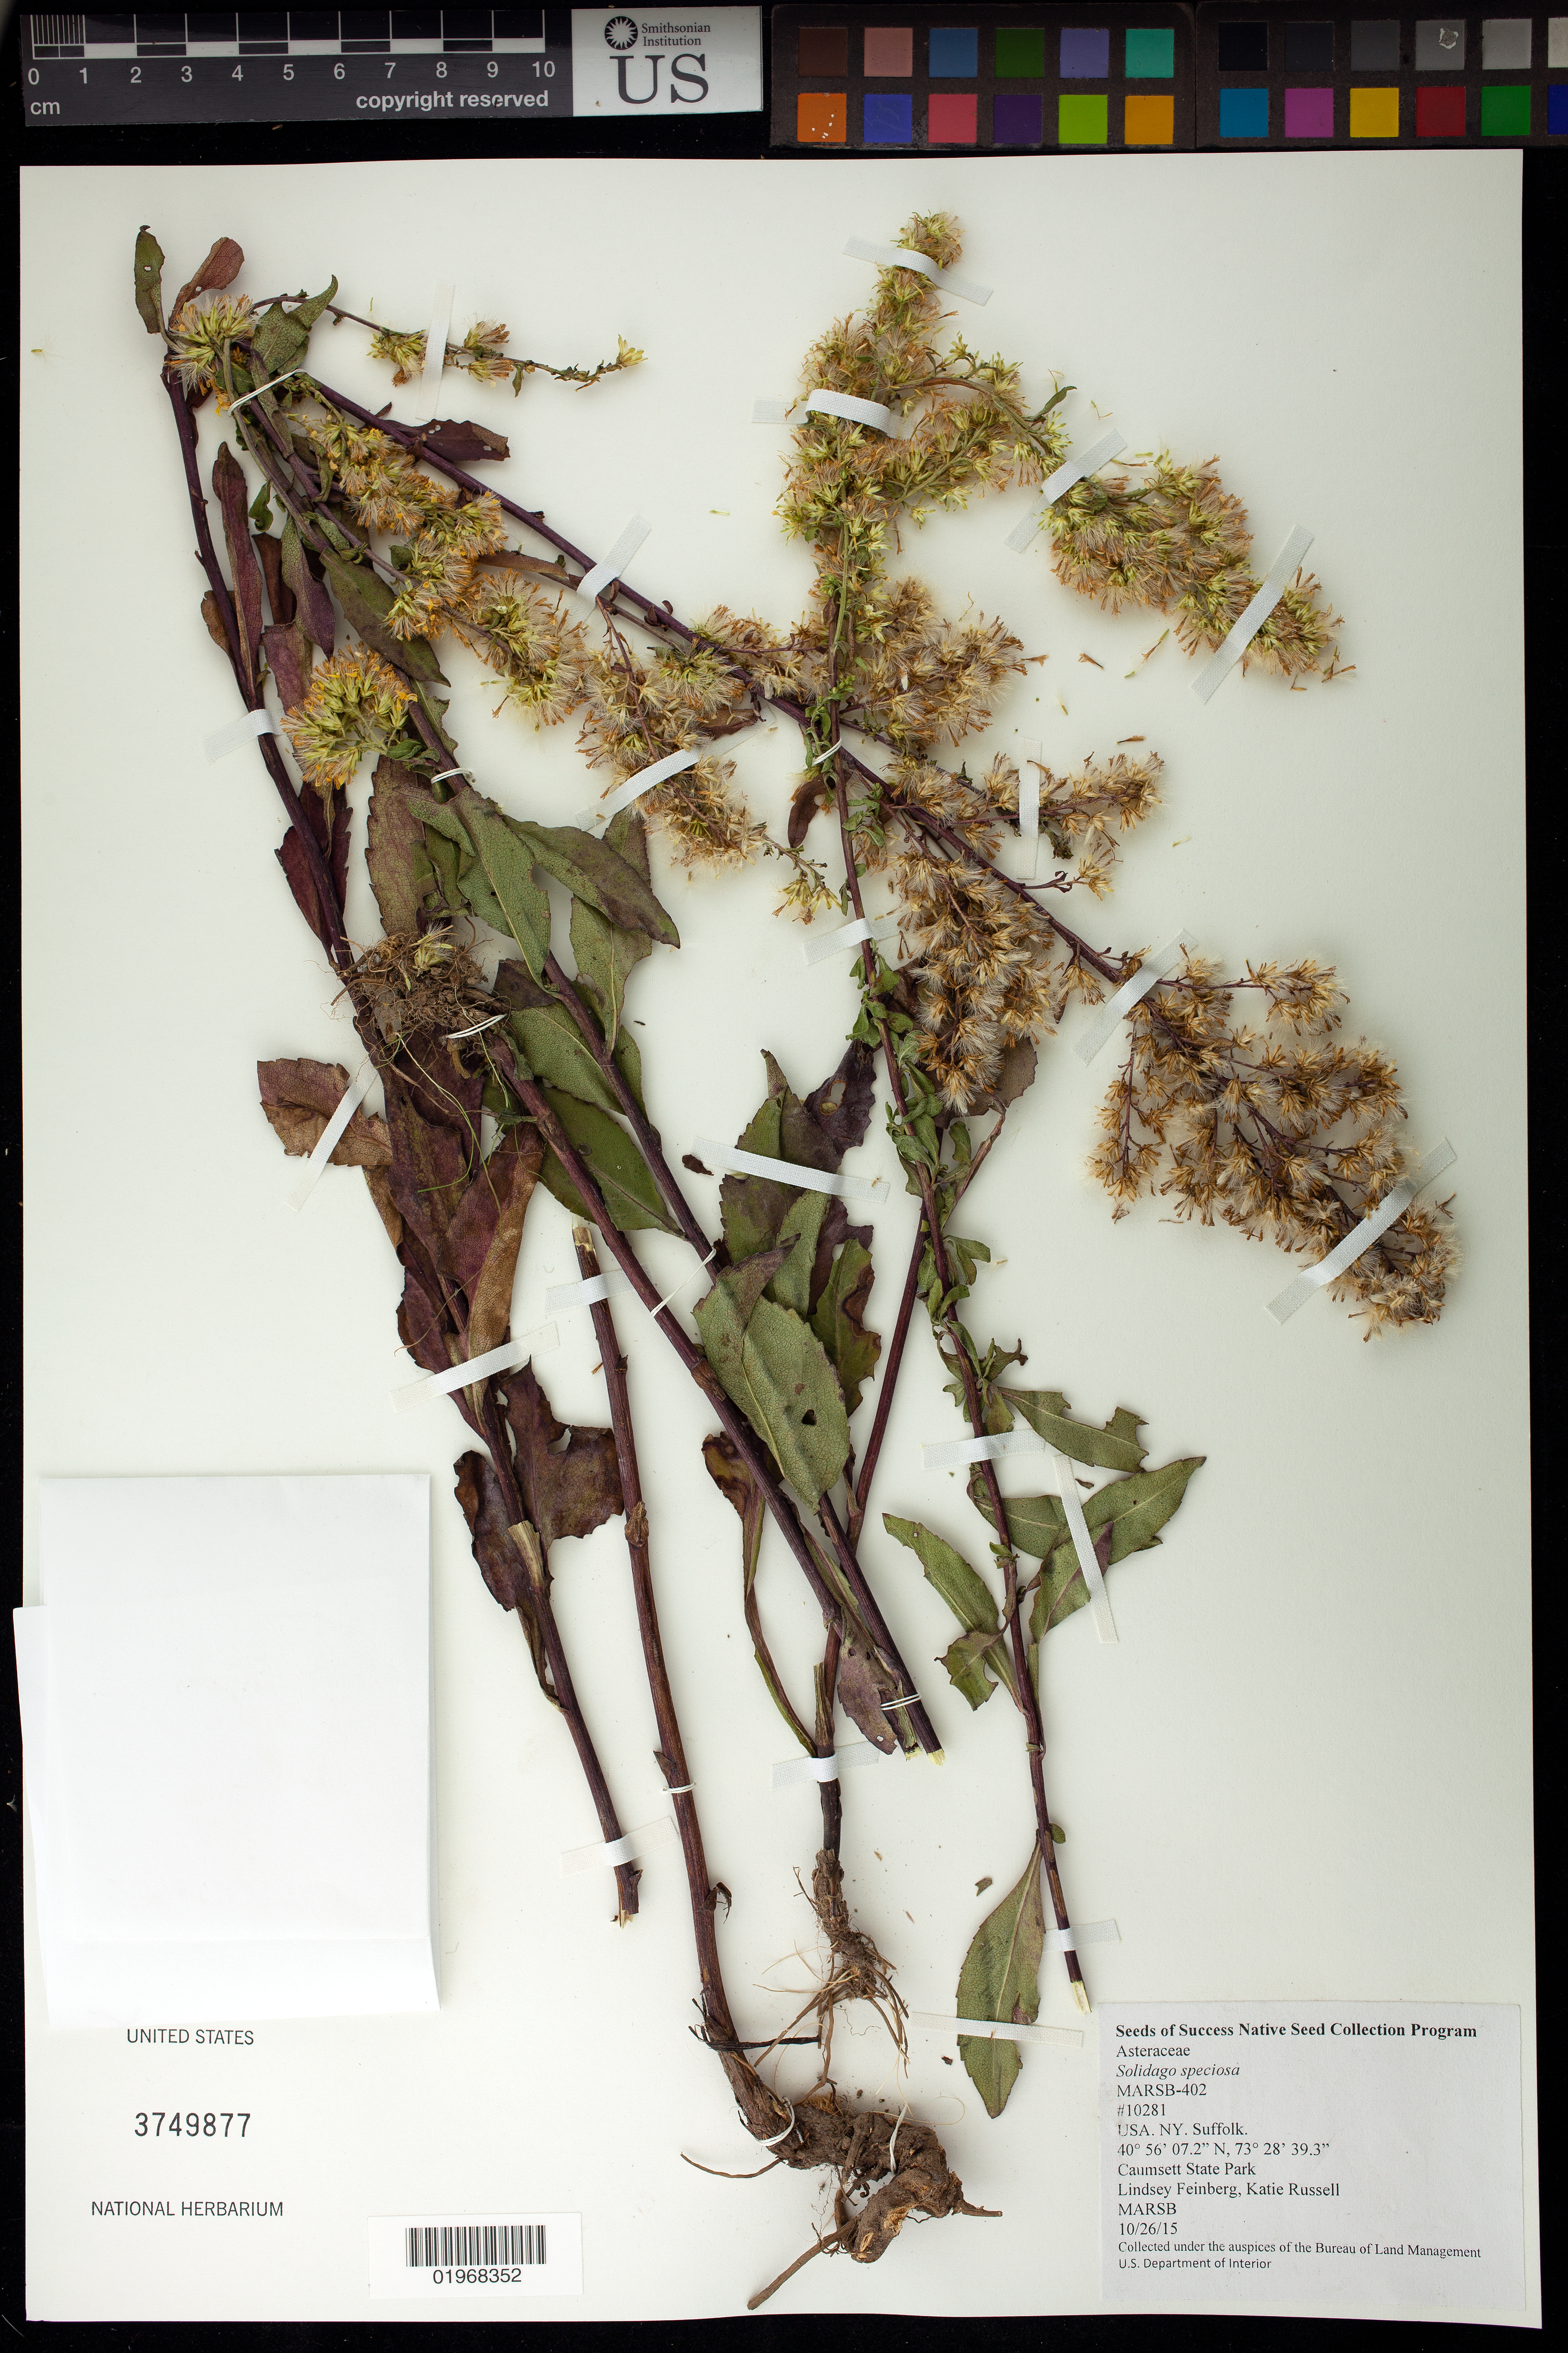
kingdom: Plantae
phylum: Tracheophyta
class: Magnoliopsida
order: Asterales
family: Asteraceae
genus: Solidago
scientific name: Solidago speciosa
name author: Nutt.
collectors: L. Feinberg & K. Russell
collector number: MARSB-402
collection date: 2015-10-26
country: United States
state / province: New York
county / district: Suffolk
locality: Caumsett State park, Meadows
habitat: Northeastern early successional ruderal forest, Northern & central mesic old field meadow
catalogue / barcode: US 3749877